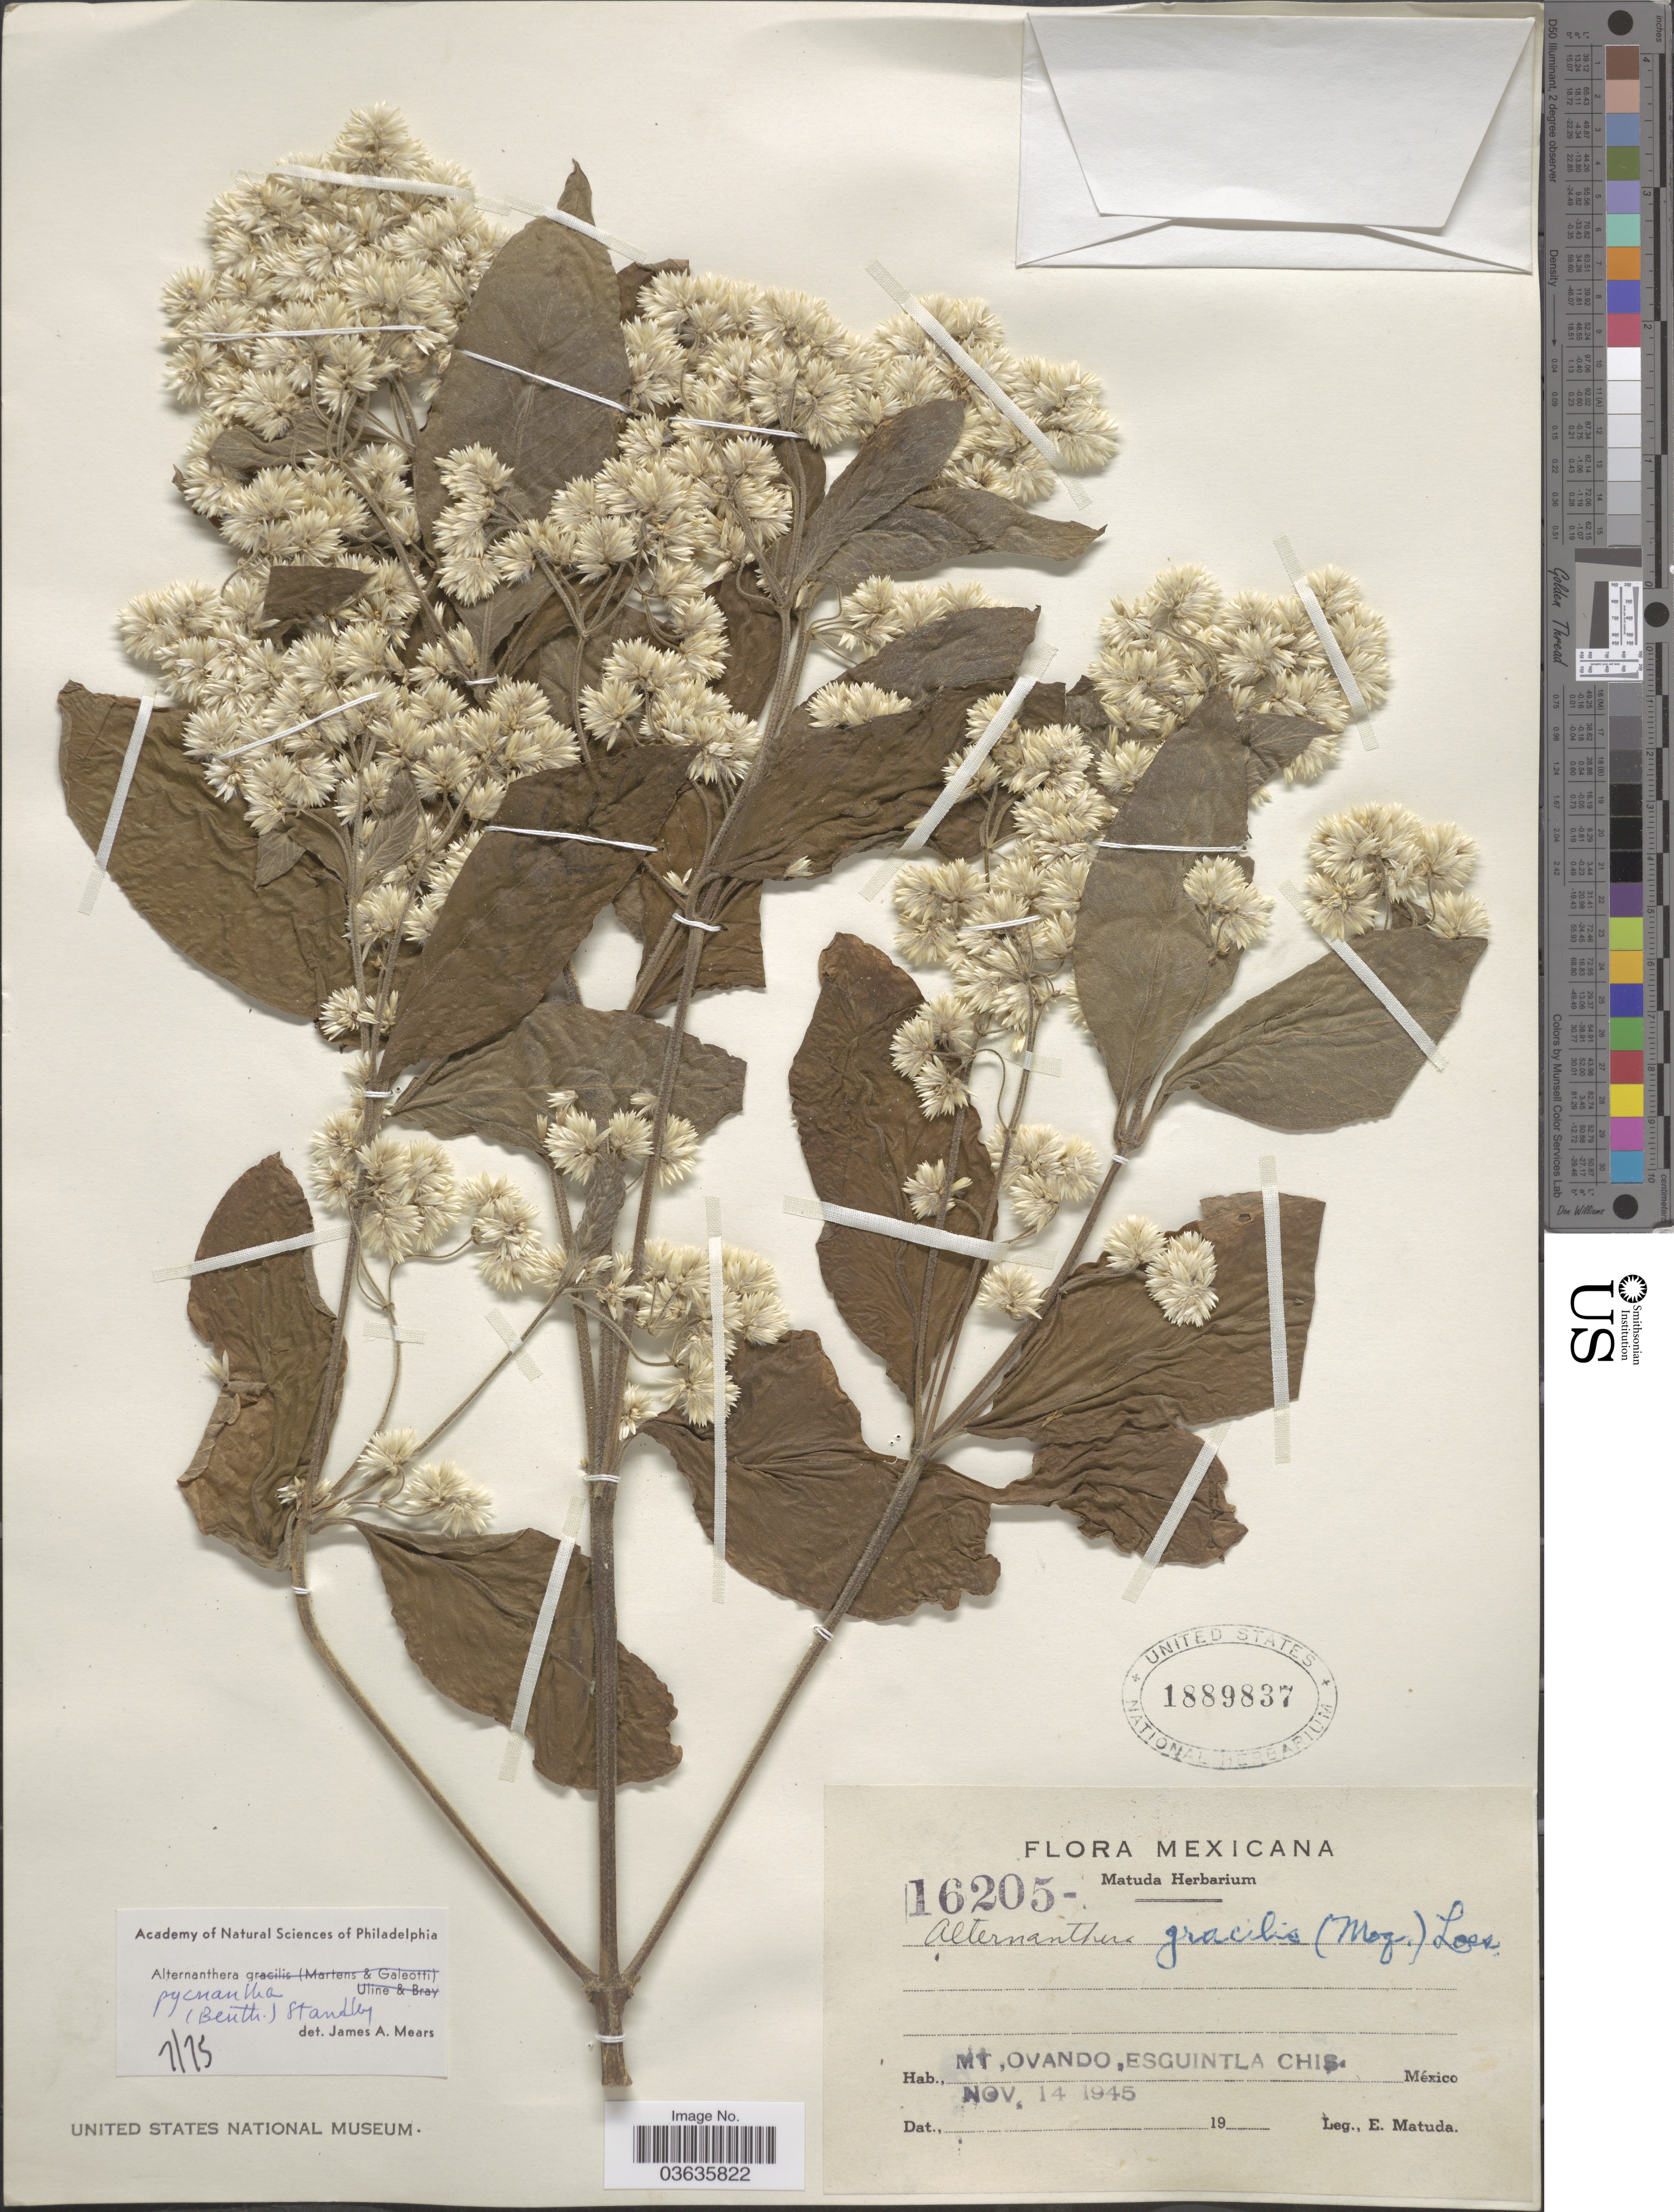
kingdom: Plantae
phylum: Tracheophyta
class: Magnoliopsida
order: Caryophyllales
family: Amaranthaceae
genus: Alternanthera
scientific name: Alternanthera pycnantha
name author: (Benth.) Standl.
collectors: E. Matuda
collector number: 16205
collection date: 1945-11-14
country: Mexico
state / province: Chiapas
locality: Mt. Ovando, Escuintla.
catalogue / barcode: US 1889837